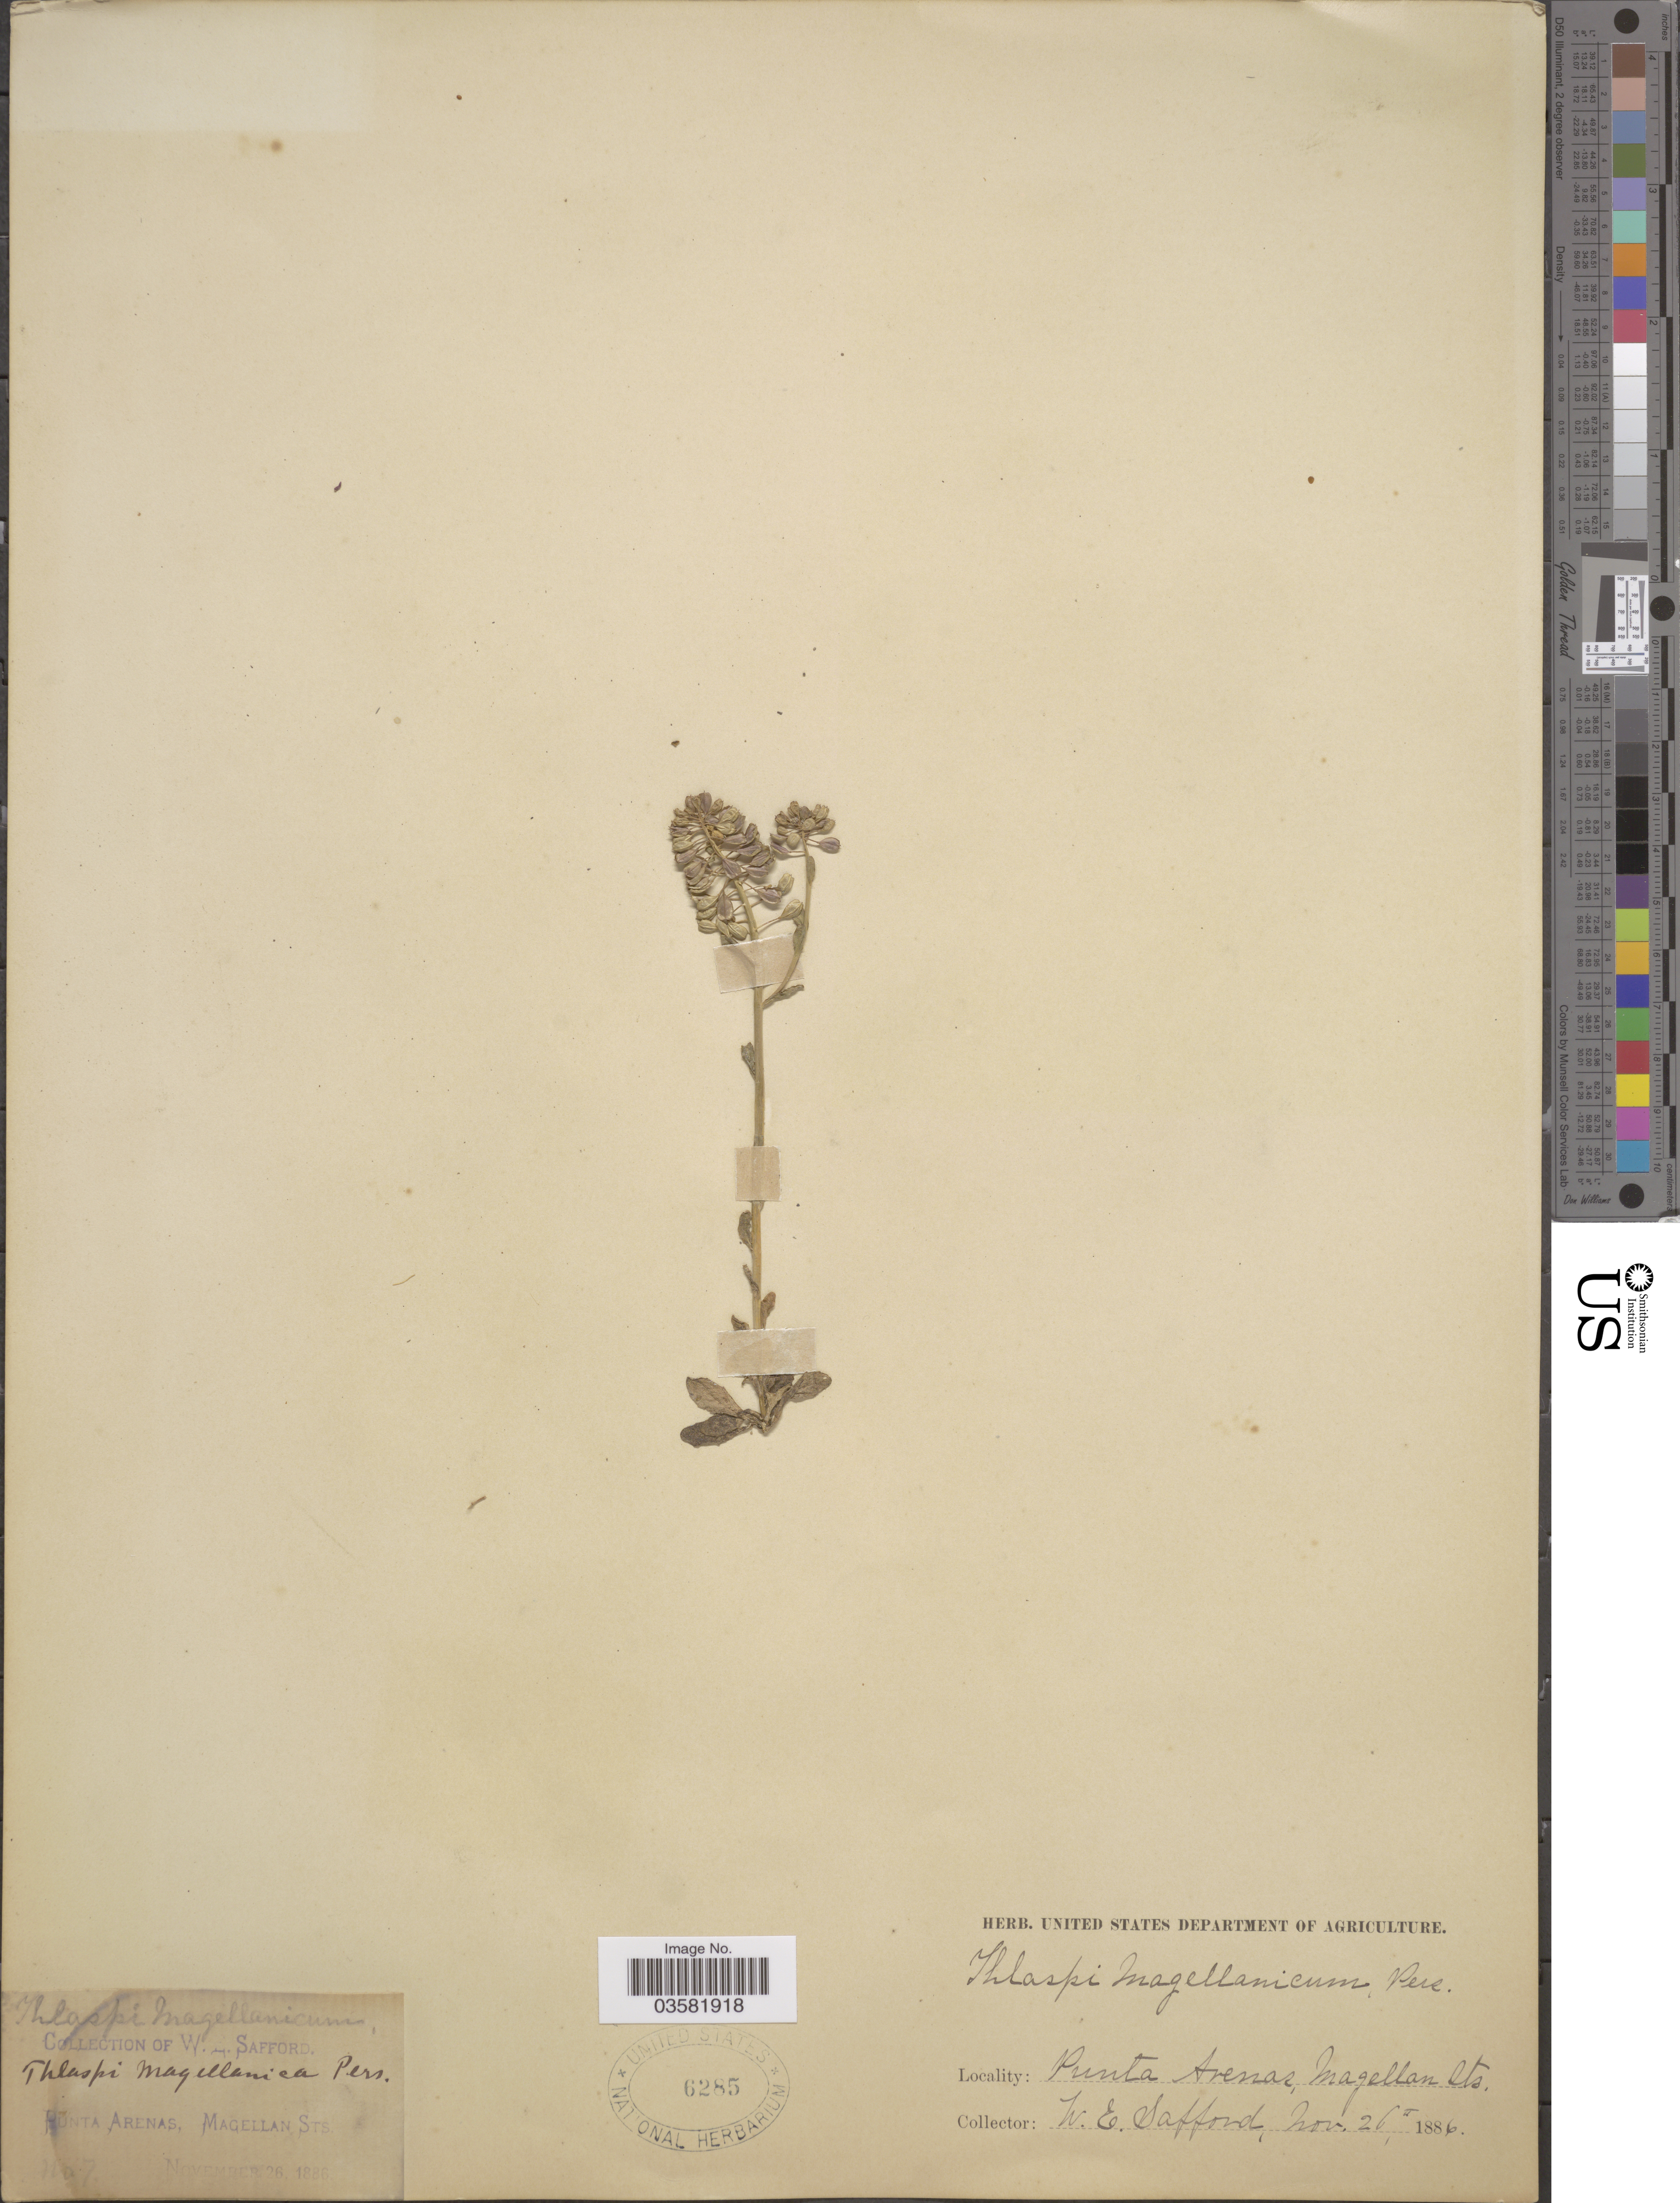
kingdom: Plantae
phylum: Tracheophyta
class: Magnoliopsida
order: Brassicales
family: Brassicaceae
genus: Thlaspi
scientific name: Thlaspi magellanicum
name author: Pers.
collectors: W. E. Safford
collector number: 7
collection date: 1886-11-26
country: Chile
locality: Punta Arenas, Magellan Sts.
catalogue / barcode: US 6285